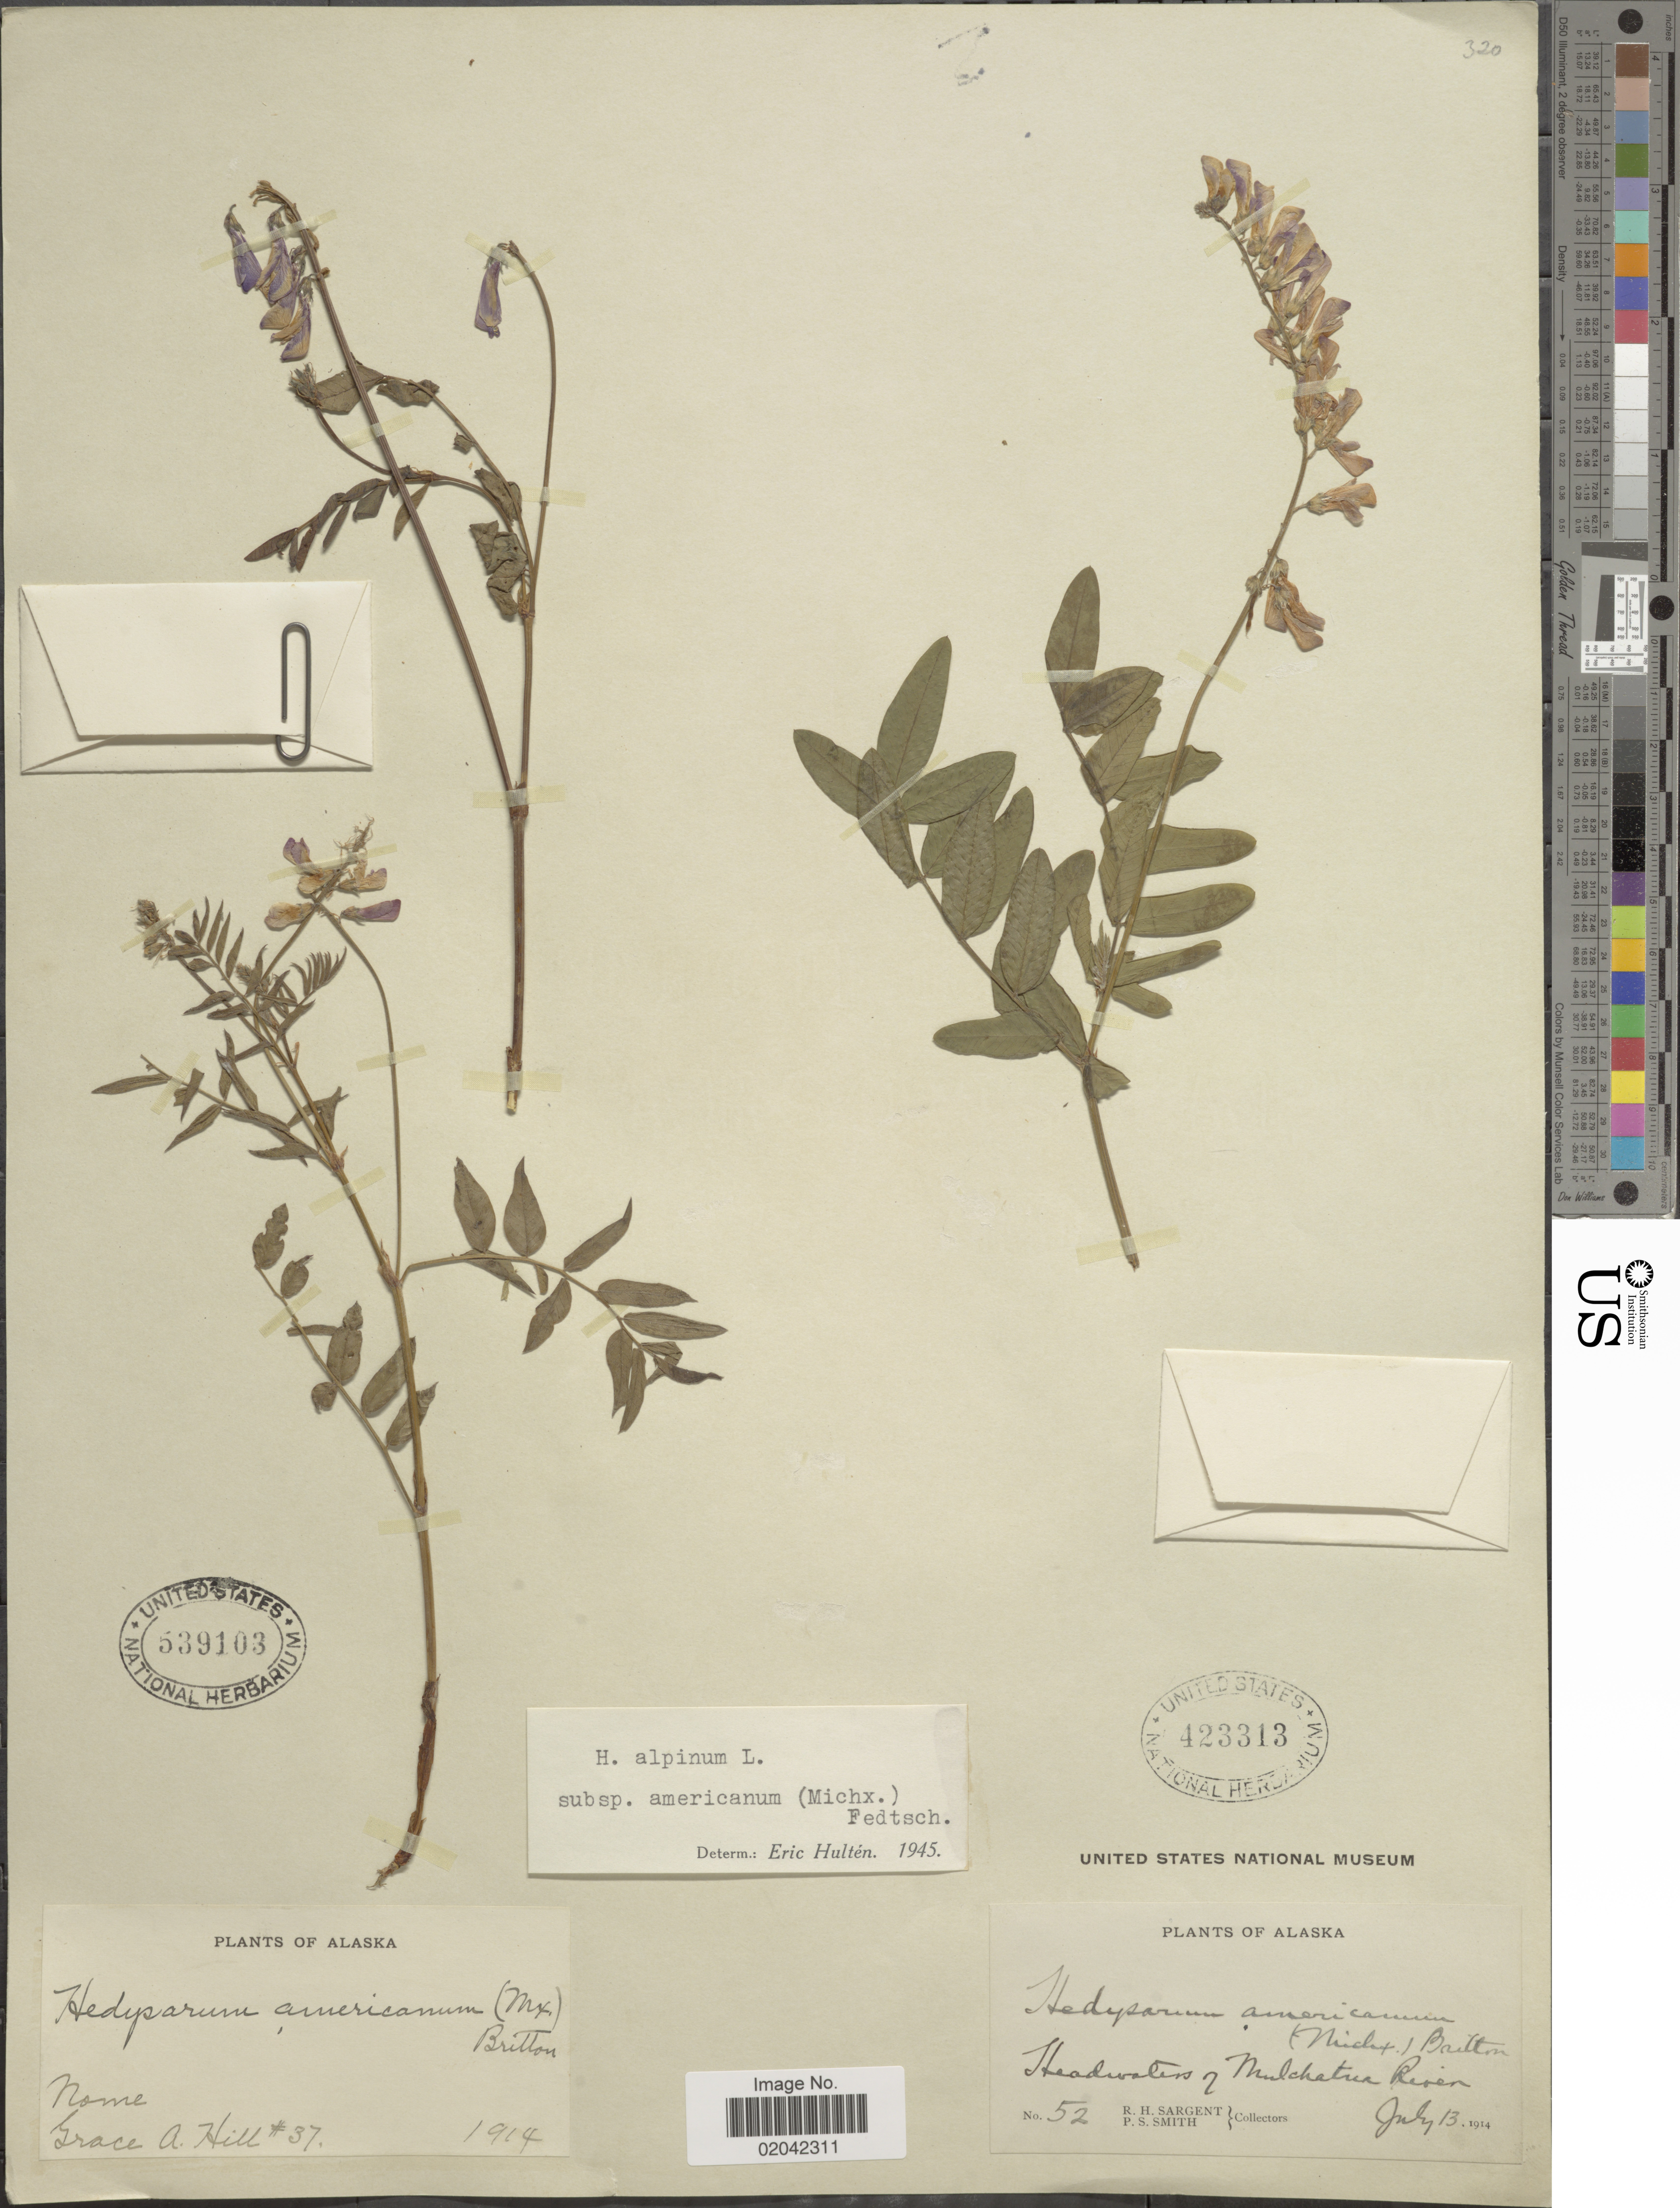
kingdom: Plantae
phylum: Tracheophyta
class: Magnoliopsida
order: Fabales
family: Fabaceae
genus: Hedysarum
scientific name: Hedysarum alpinum var. americanum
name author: Michx. ex Pursh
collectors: G. A. Hill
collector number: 37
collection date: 1914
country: United States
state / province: Alaska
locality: Nome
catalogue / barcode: US 539103